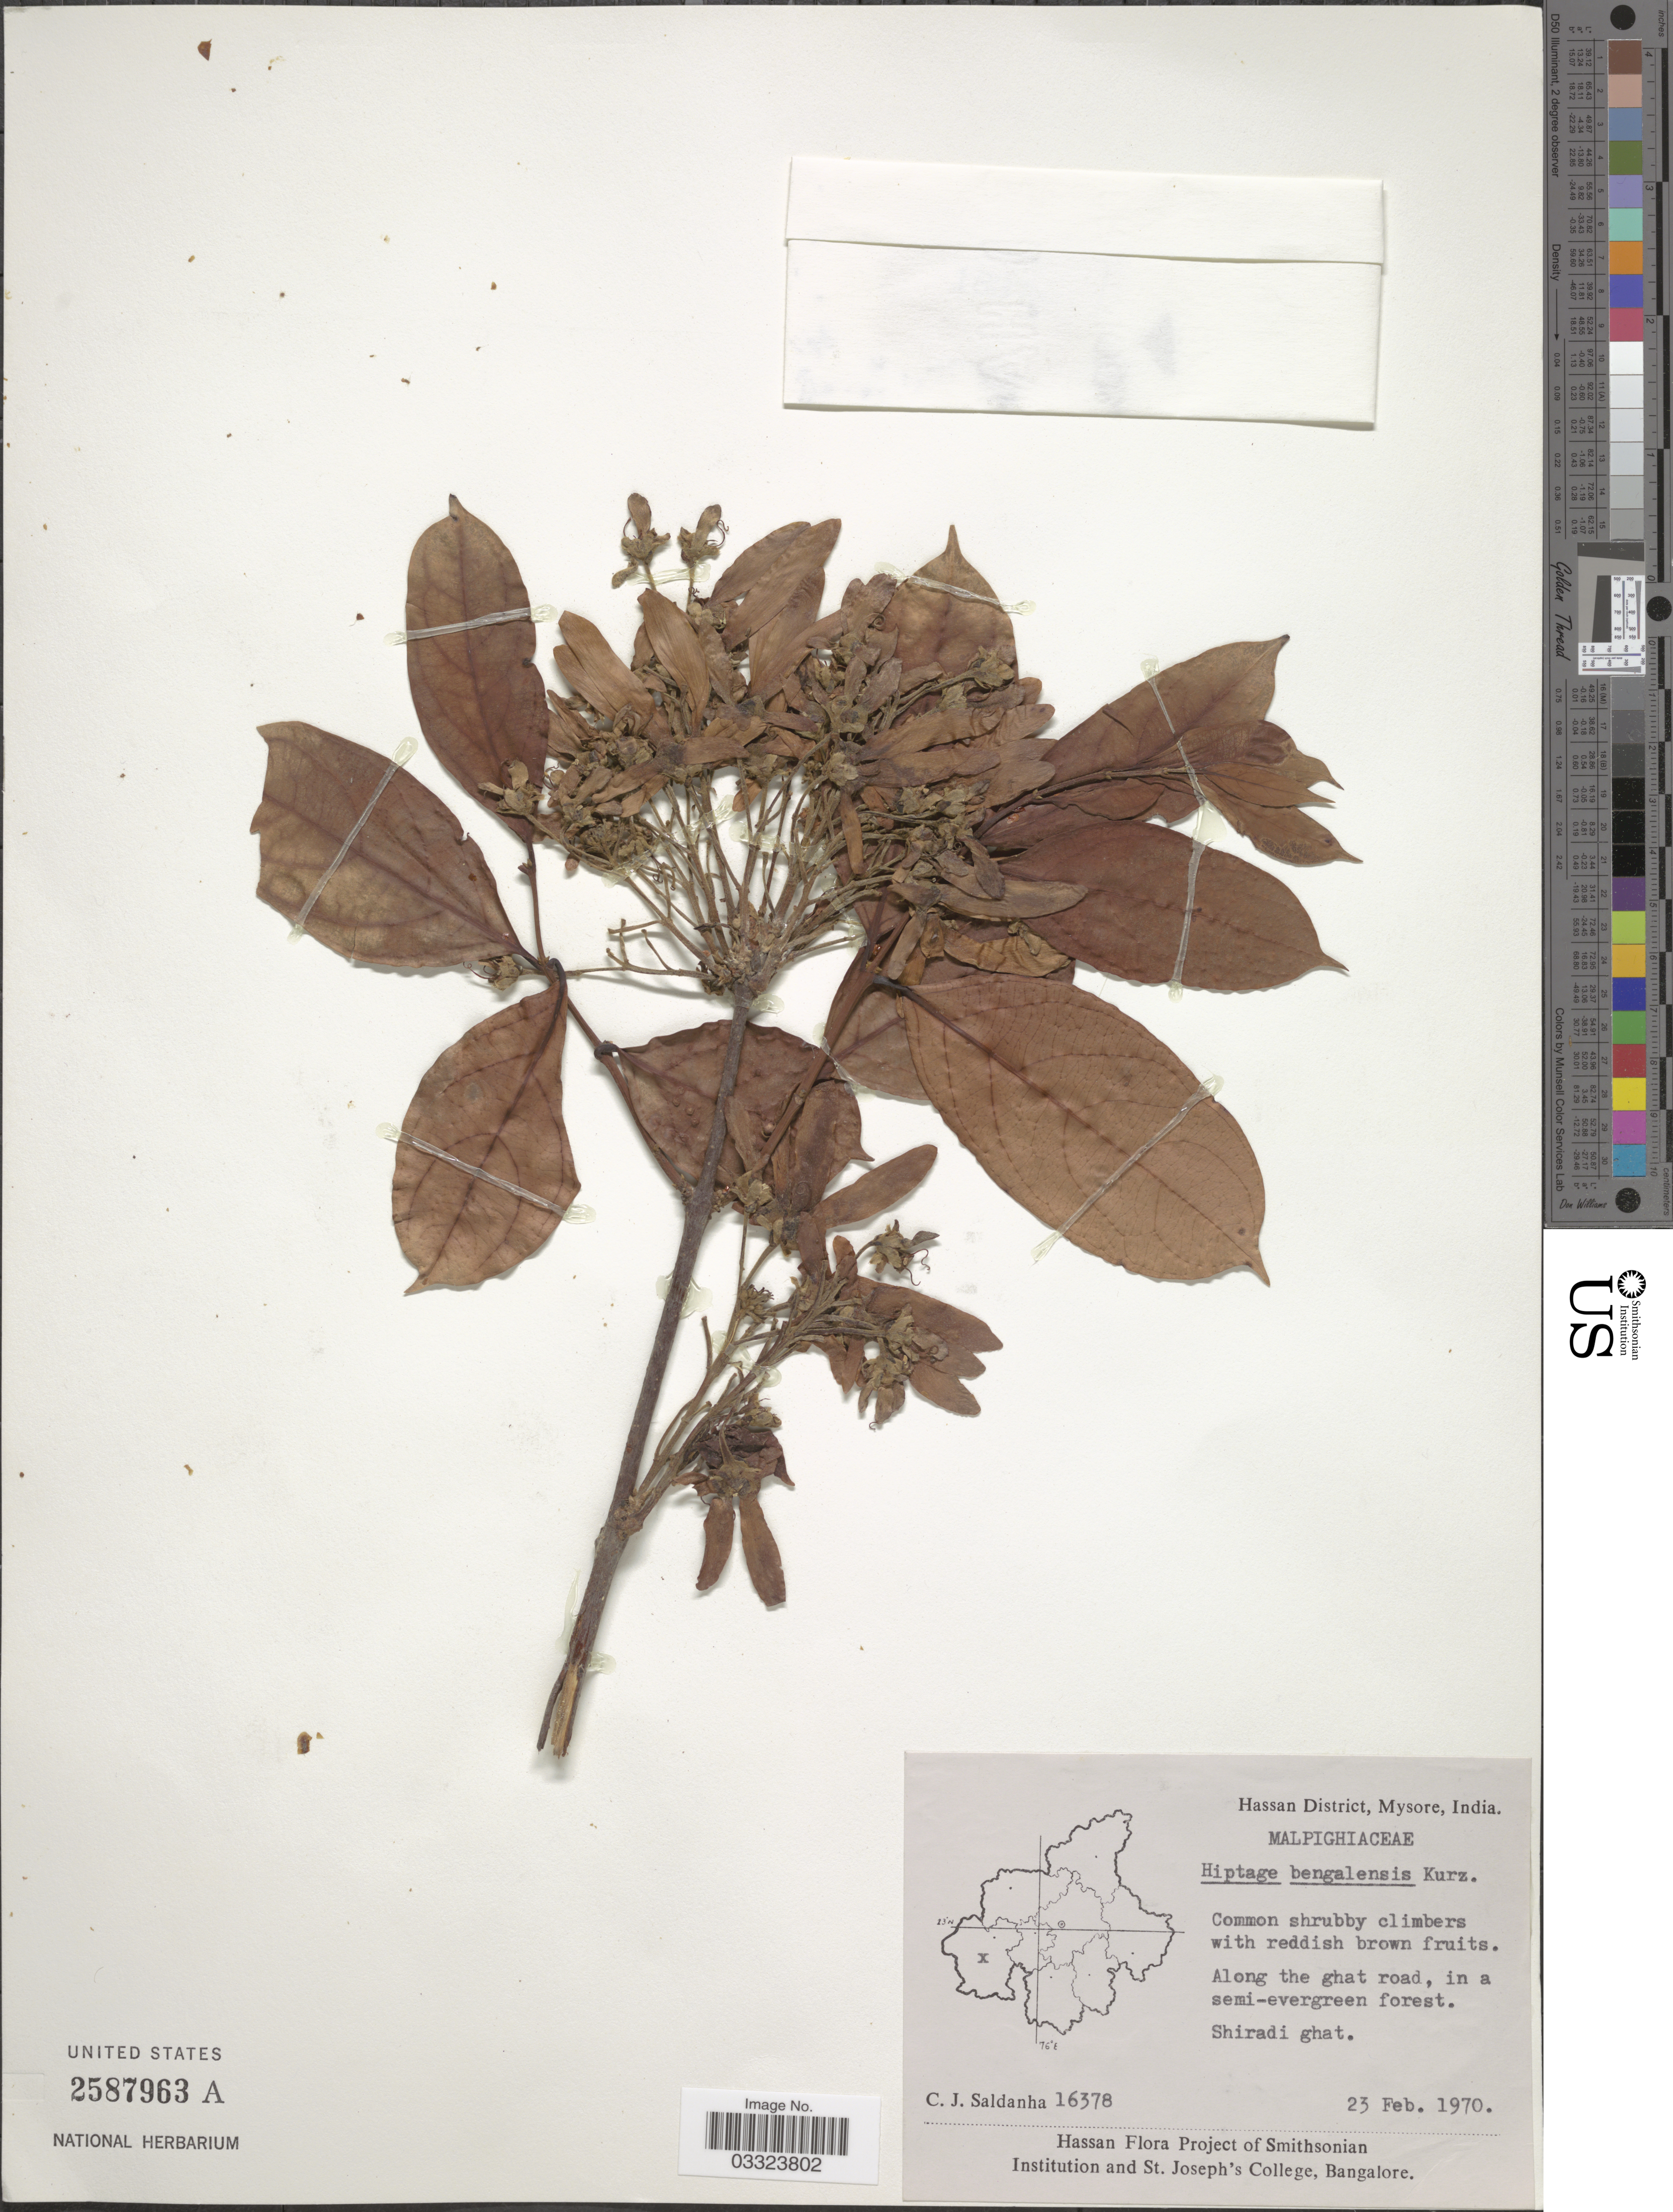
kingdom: Plantae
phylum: Tracheophyta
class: Magnoliopsida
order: Malpighiales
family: Malpighiaceae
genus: Hiptage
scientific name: Hiptage benghalensis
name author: (L.) Kurz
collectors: C. J. Saldanha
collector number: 16378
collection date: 1970-02-23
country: India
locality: Hassan District, Mysore. Along the ghat road. Shiradi ghat.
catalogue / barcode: US 2587963A